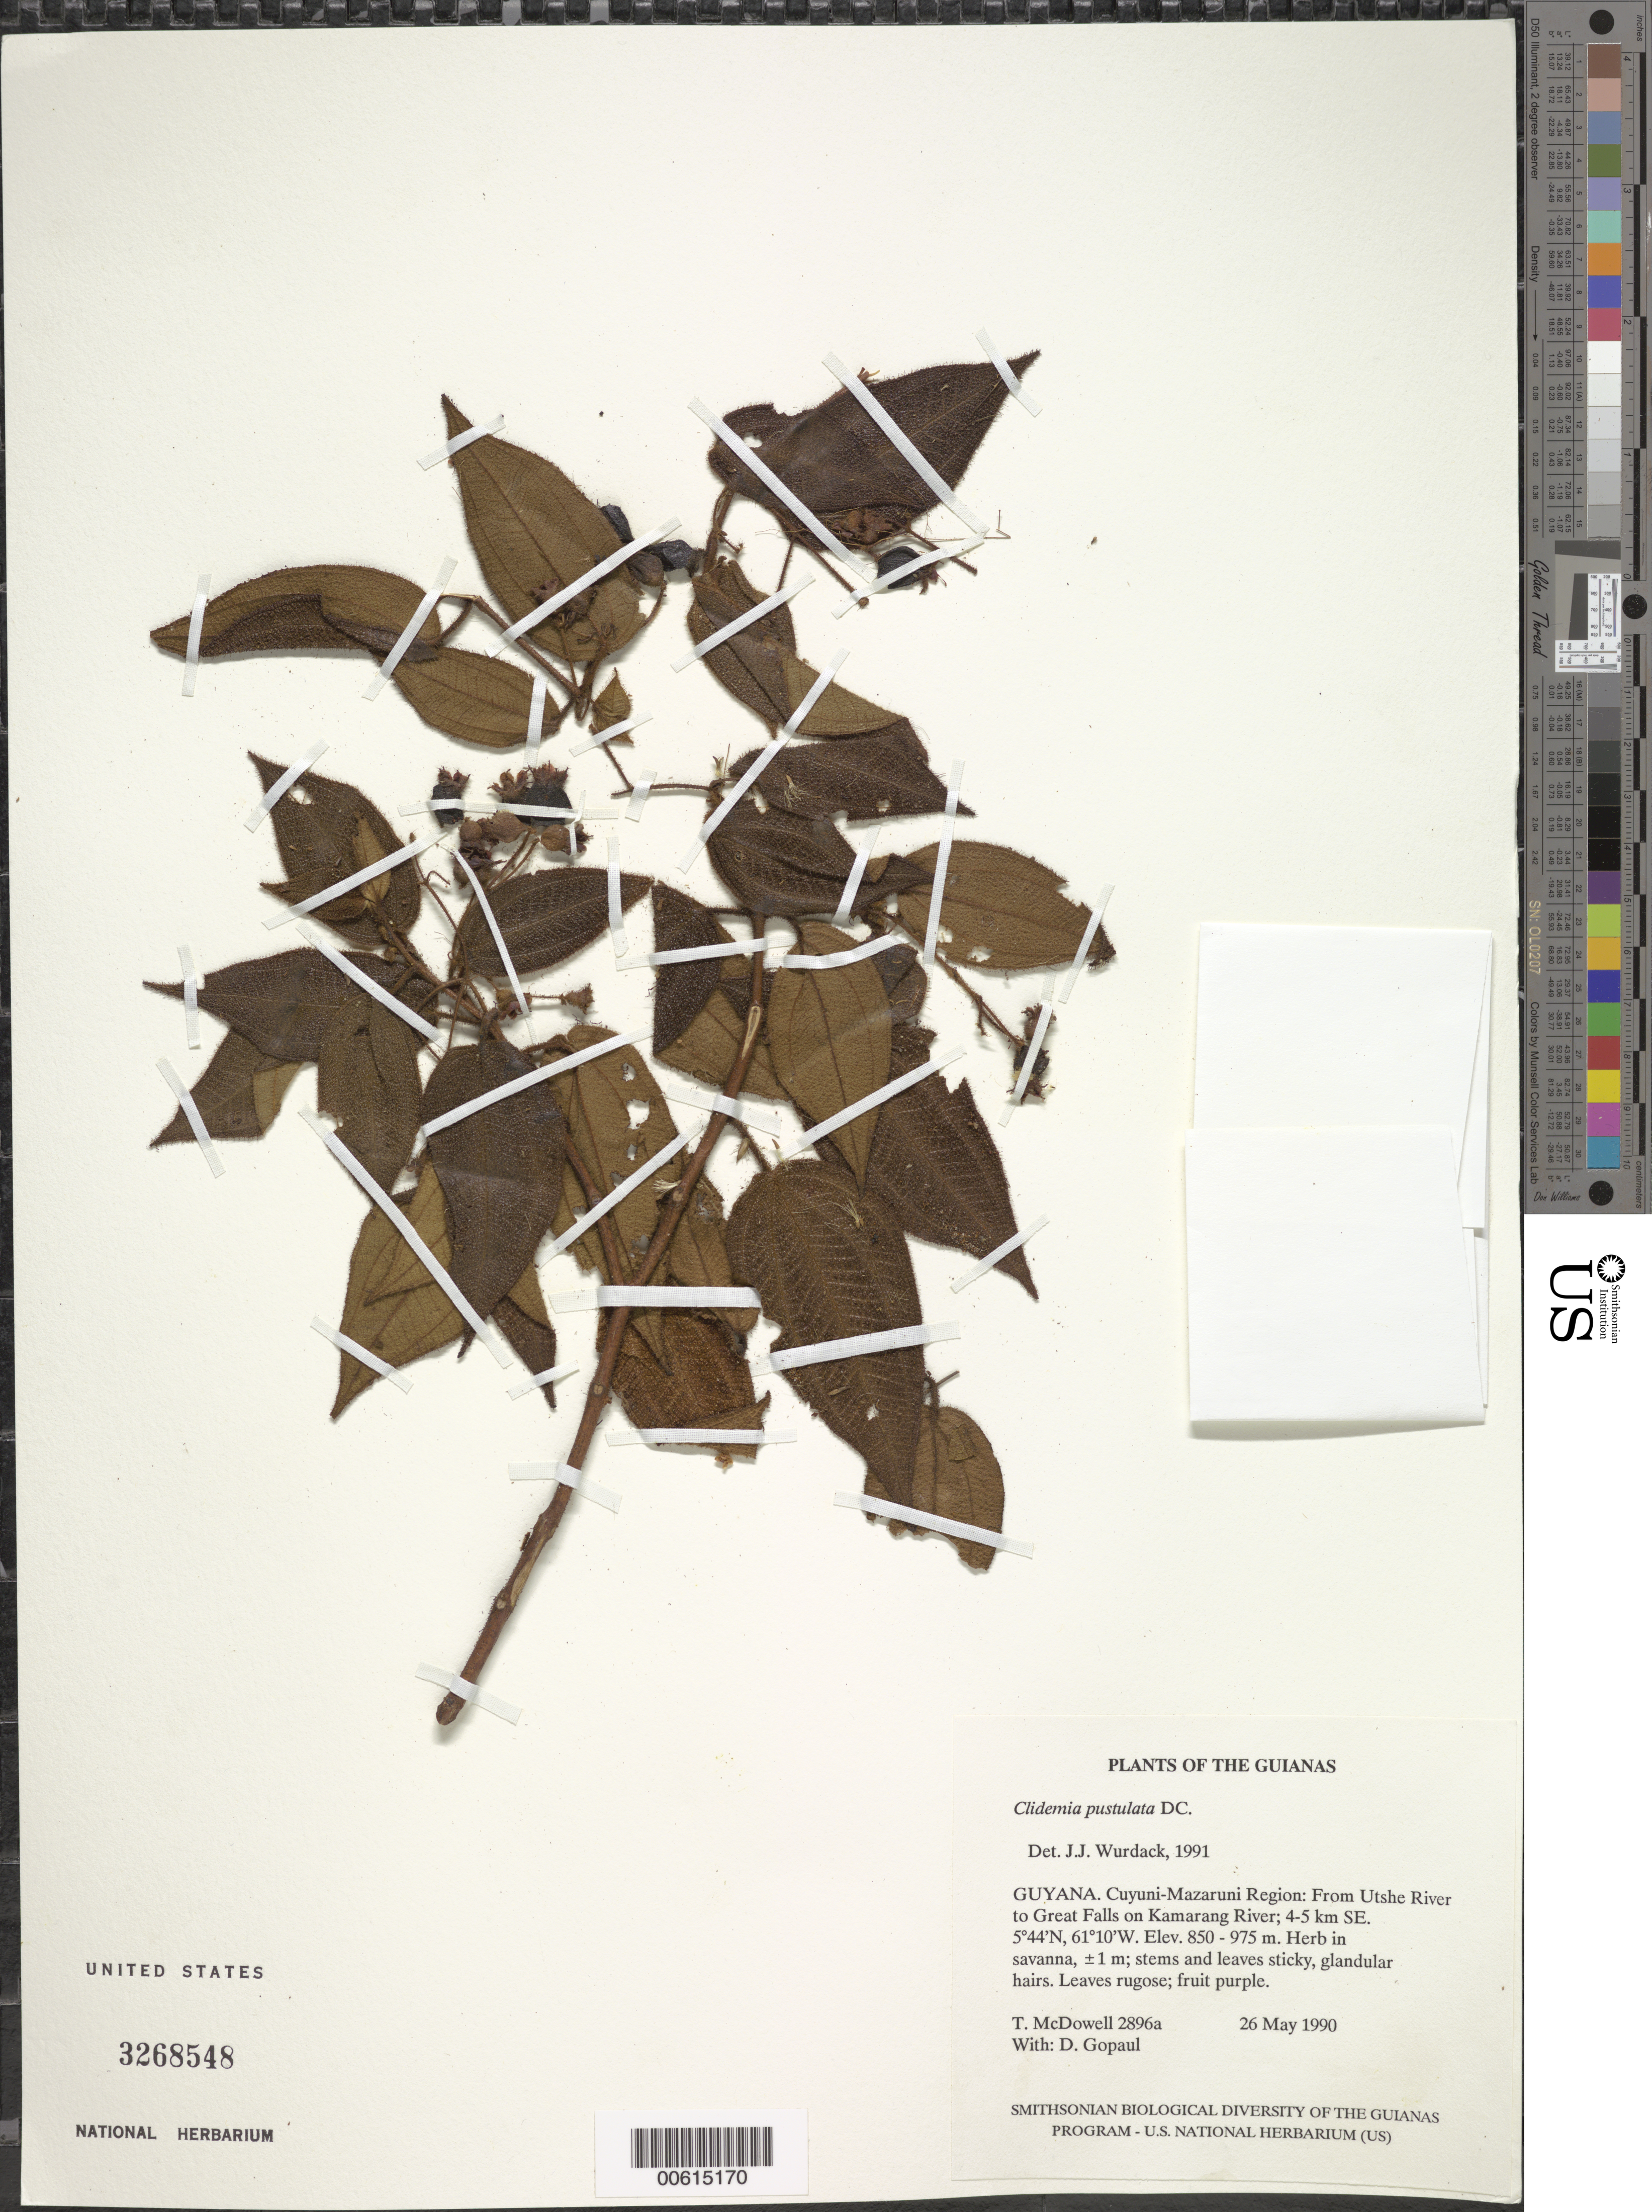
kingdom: Plantae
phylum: Tracheophyta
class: Magnoliopsida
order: Myrtales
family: Melastomataceae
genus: Clidemia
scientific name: Clidemia pustulata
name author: DC.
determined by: Wurdack, John J., (US), US (UNITED STATES)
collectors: T. McDowell & D. Gopaul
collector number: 2896 a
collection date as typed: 26 May 1990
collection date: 1990-05-26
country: Guyana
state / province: Cuyuni-Mazaruni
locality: From Utshi River to Great Falls on Kamarang River; 4-5 km SE of Utshi camp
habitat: Wet savanna, white sand, along river, and ravine forest between savanna and river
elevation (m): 850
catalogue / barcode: US 3268548